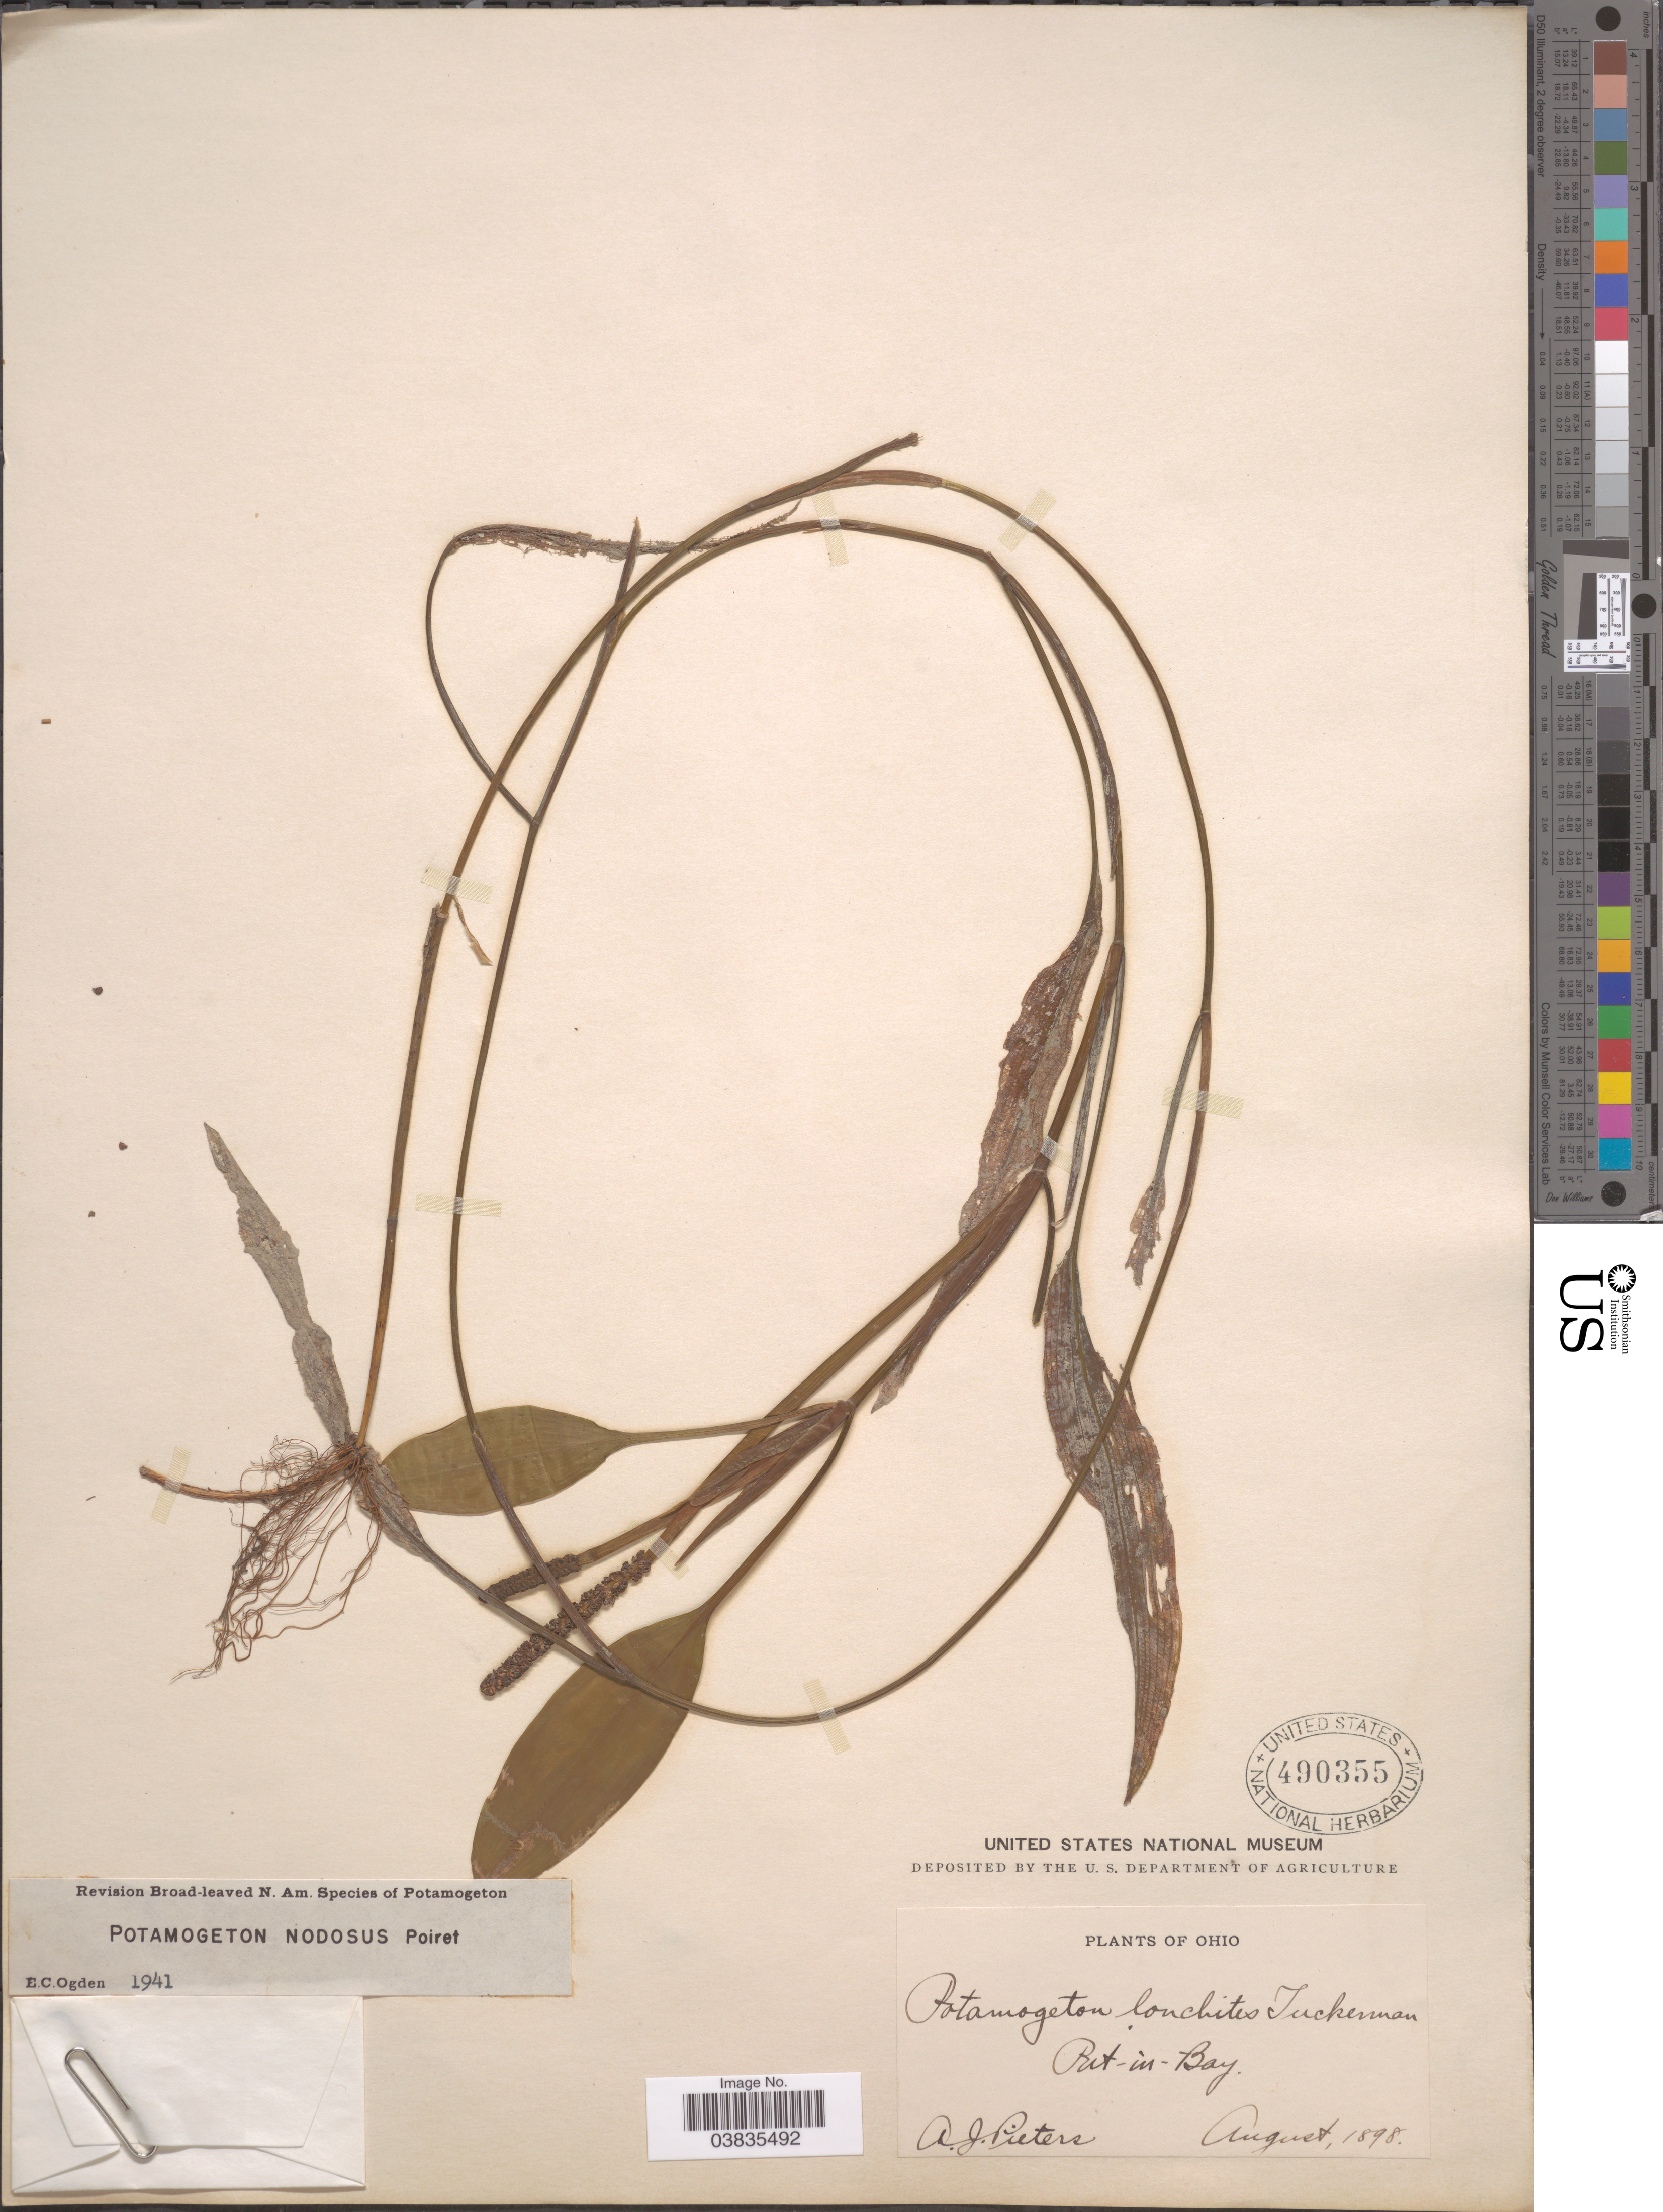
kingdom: Plantae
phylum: Tracheophyta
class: Liliopsida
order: Alismatales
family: Potamogetonaceae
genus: Potamogeton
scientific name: Potamogeton nodosus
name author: Poir.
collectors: A. Pieters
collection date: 1898-08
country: United States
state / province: Ohio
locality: Put-in-Bay.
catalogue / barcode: US 490355